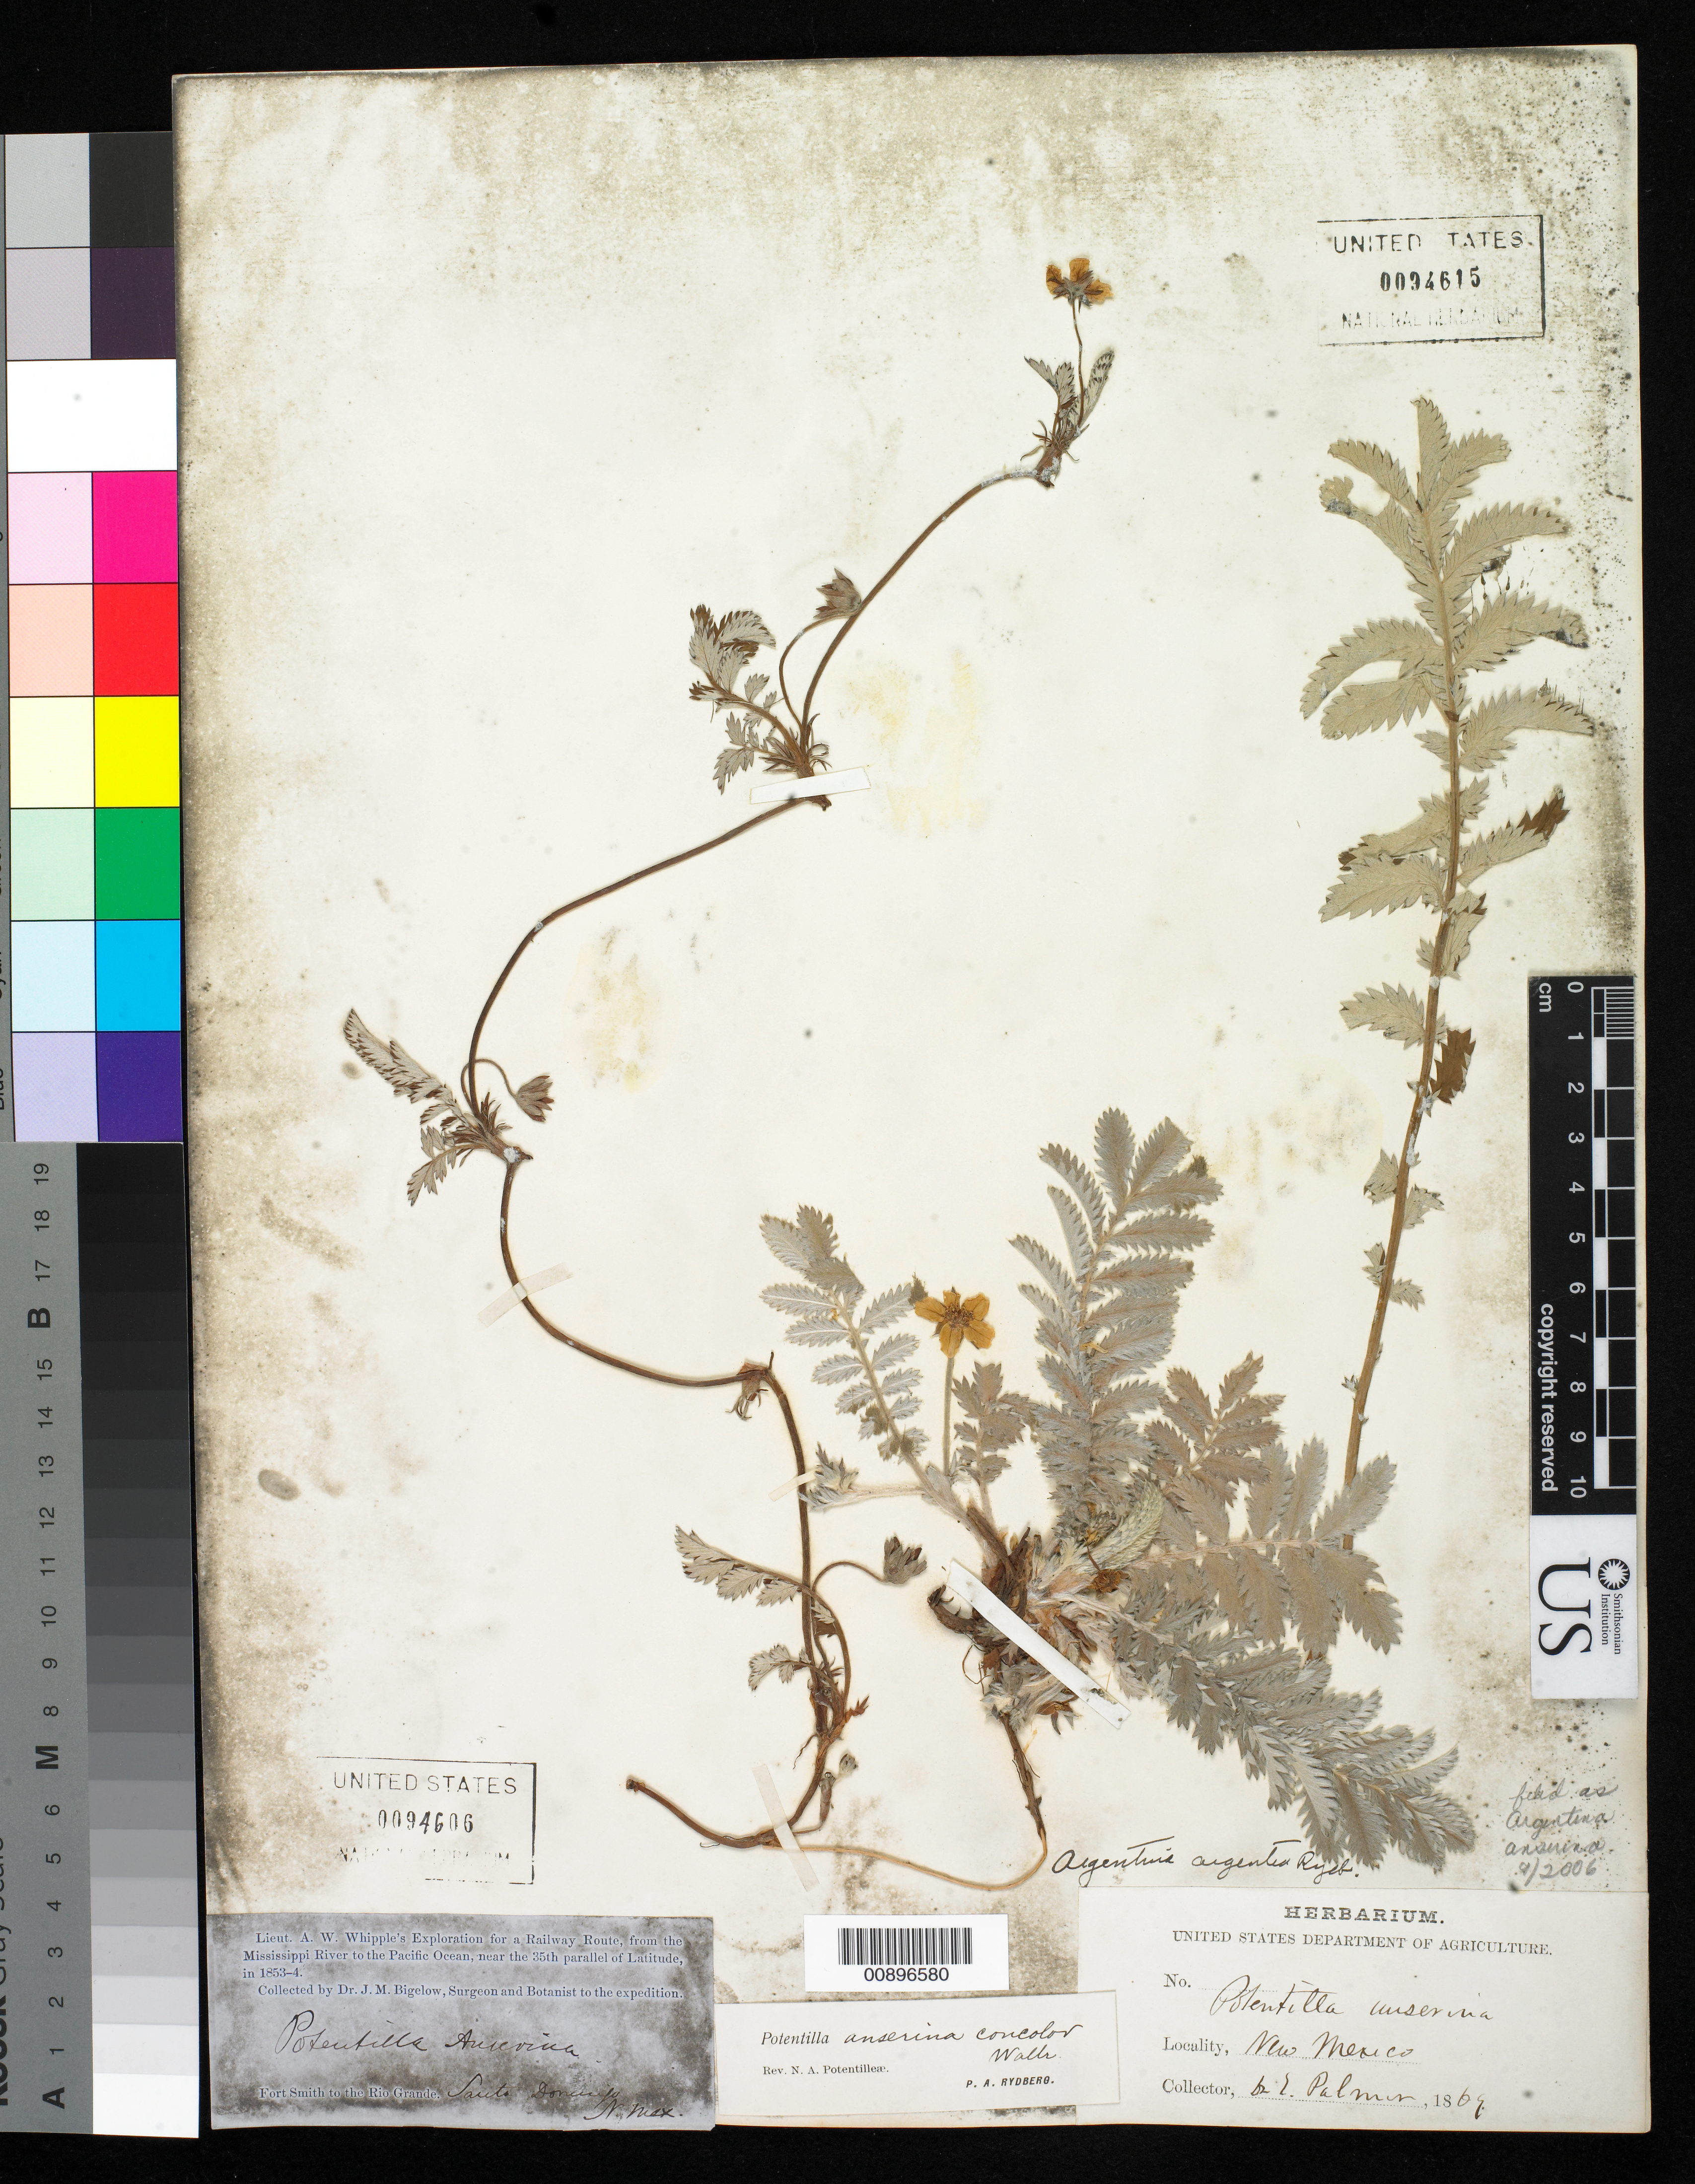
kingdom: Plantae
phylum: Tracheophyta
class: Magnoliopsida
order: Rosales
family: Rosaceae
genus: Argentina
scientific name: Argentina anserina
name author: (L.) Rydb.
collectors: E. Palmer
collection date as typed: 1869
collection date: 1869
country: United States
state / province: New Mexico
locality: New Mexico.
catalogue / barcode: US 94615-2